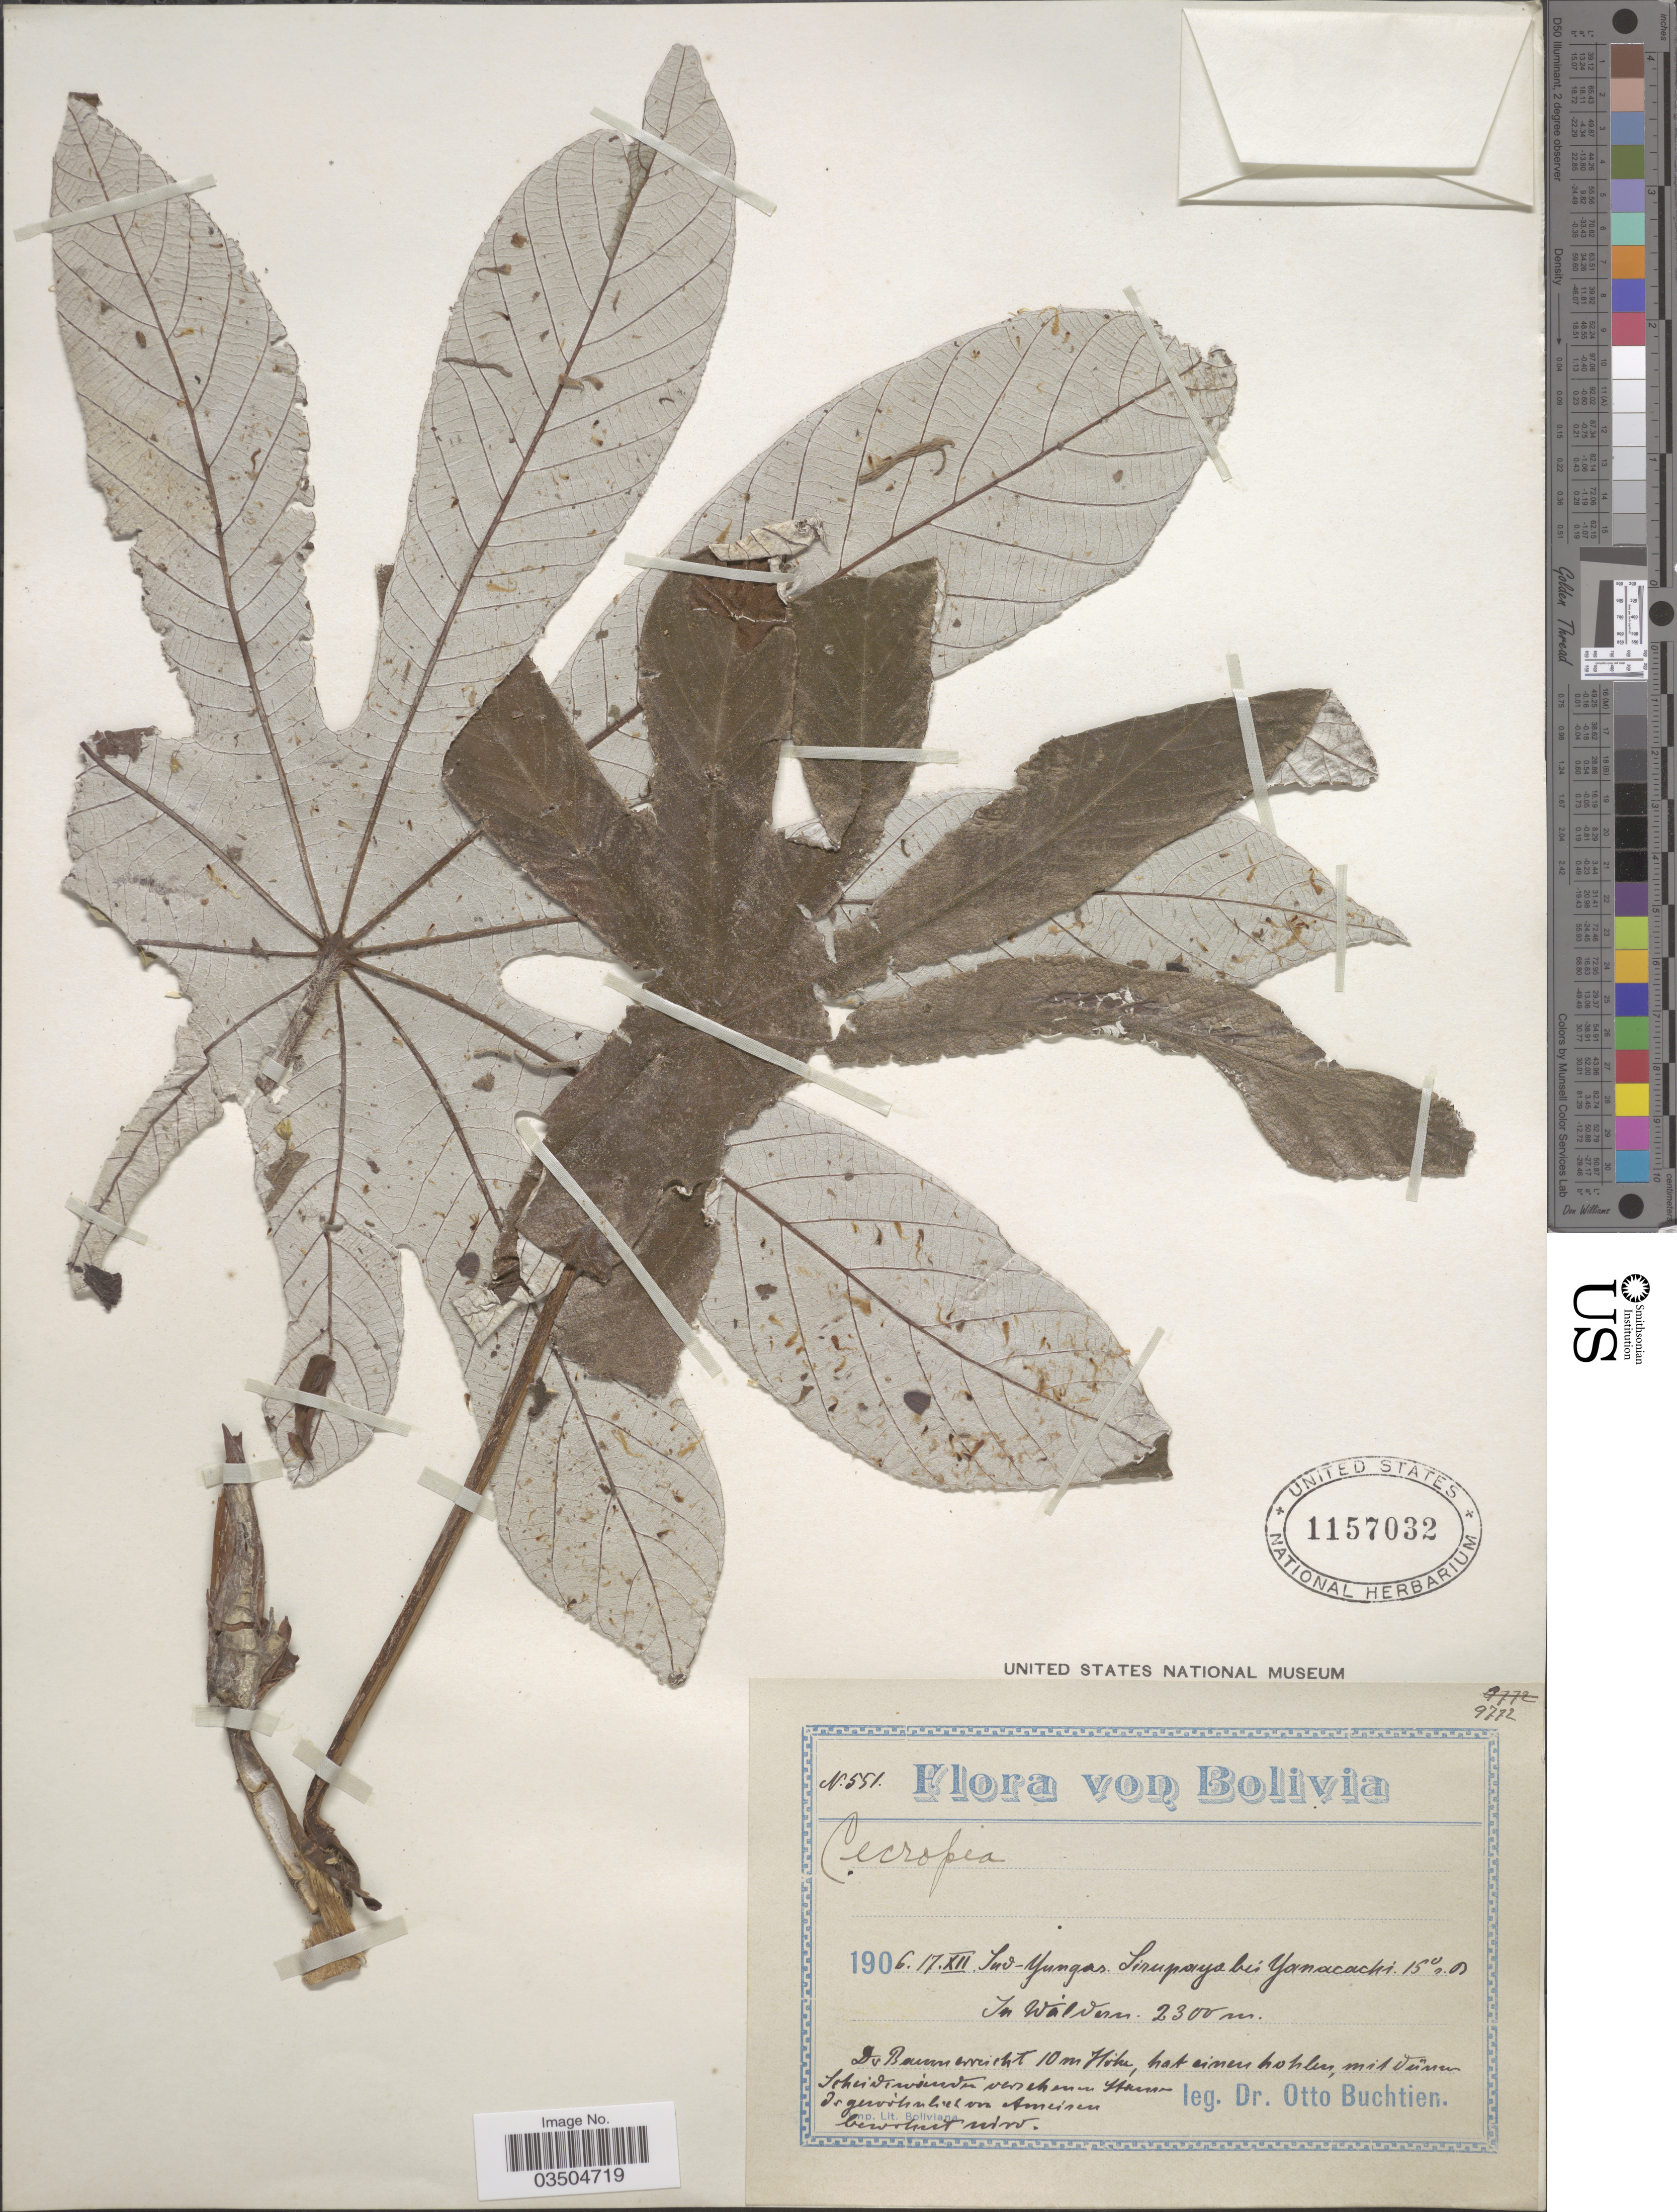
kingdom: Plantae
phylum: Tracheophyta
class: Magnoliopsida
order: Rosales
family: Urticaceae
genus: Cecropia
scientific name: Cecropia sp.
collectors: O. Buchtien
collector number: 551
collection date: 1906-12-17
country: Bolivia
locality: Sud-Yungas. Sirupaya bei Yanacachi 15° N. In Waldern.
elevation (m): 2300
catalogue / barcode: US 1157032